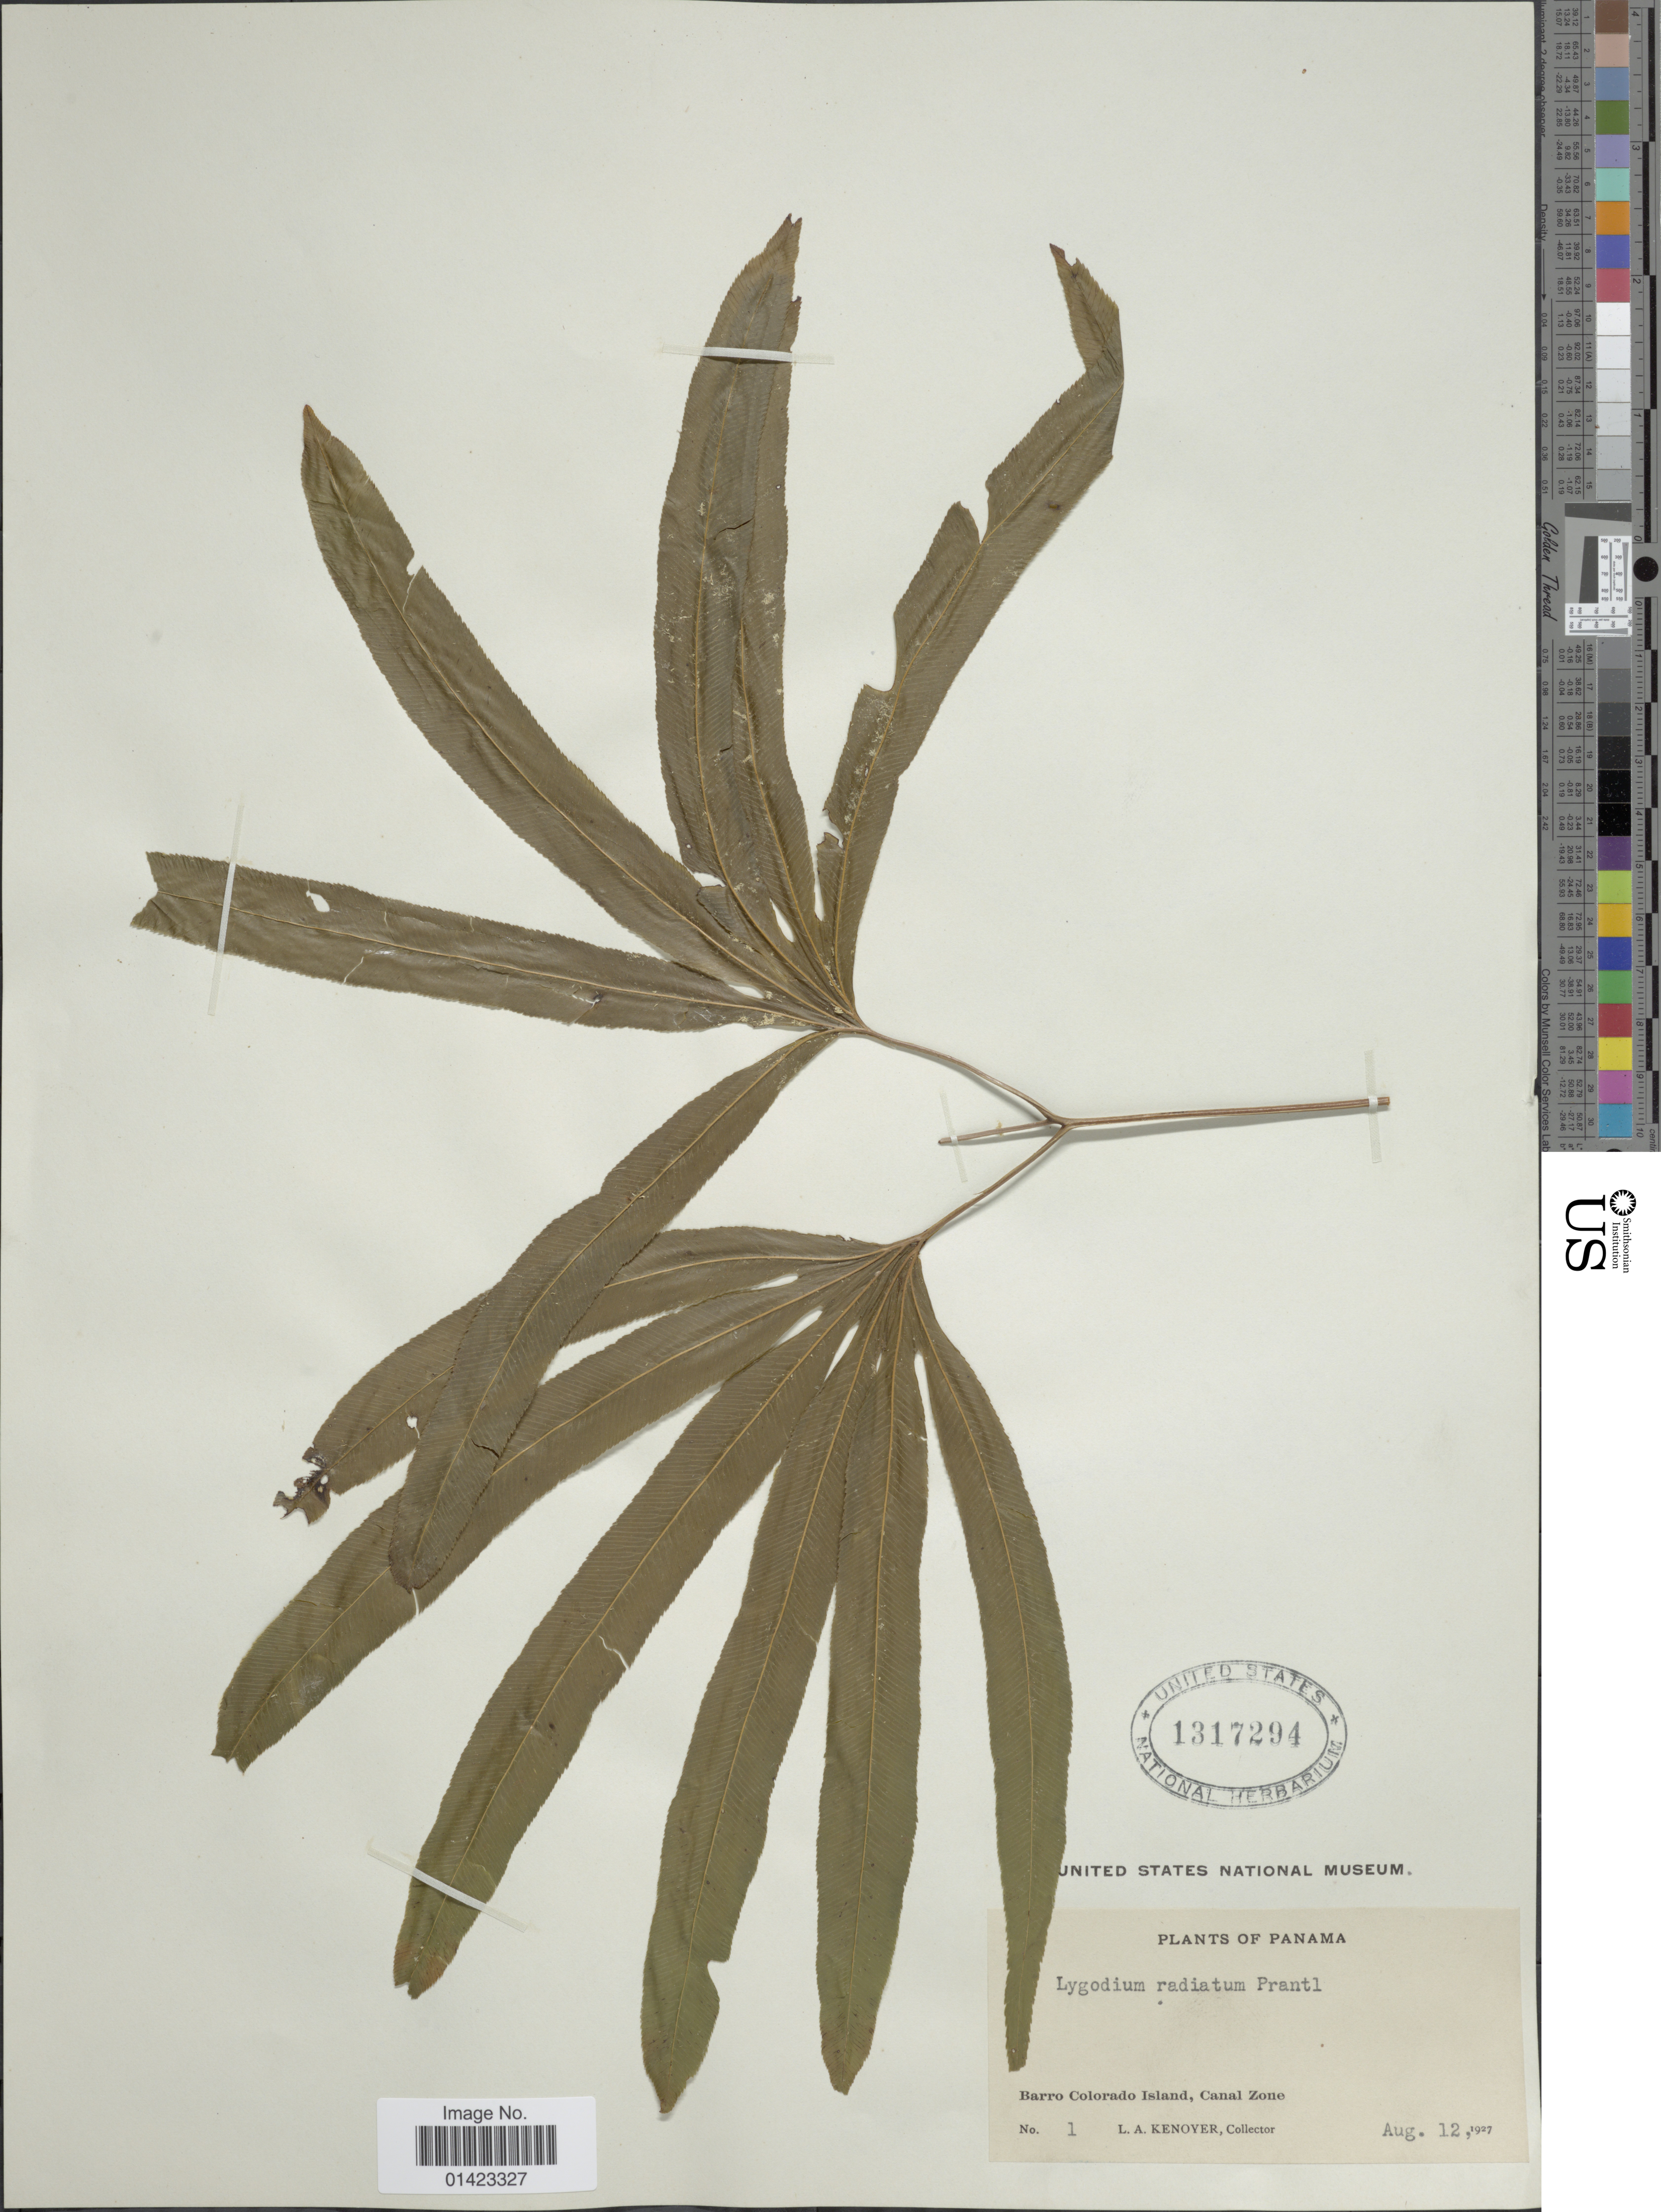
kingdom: Plantae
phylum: Tracheophyta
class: Polypodiopsida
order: Schizaeales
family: Lygodiaceae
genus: Lygodium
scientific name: Lygodium radiatum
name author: Prantl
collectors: L. Kenover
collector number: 1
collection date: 1927-08-12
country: Panama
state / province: Panamá Oeste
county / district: Canal Zone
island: Barro Colorado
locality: Barro Colorado Island, Canal Zone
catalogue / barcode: US 1317294